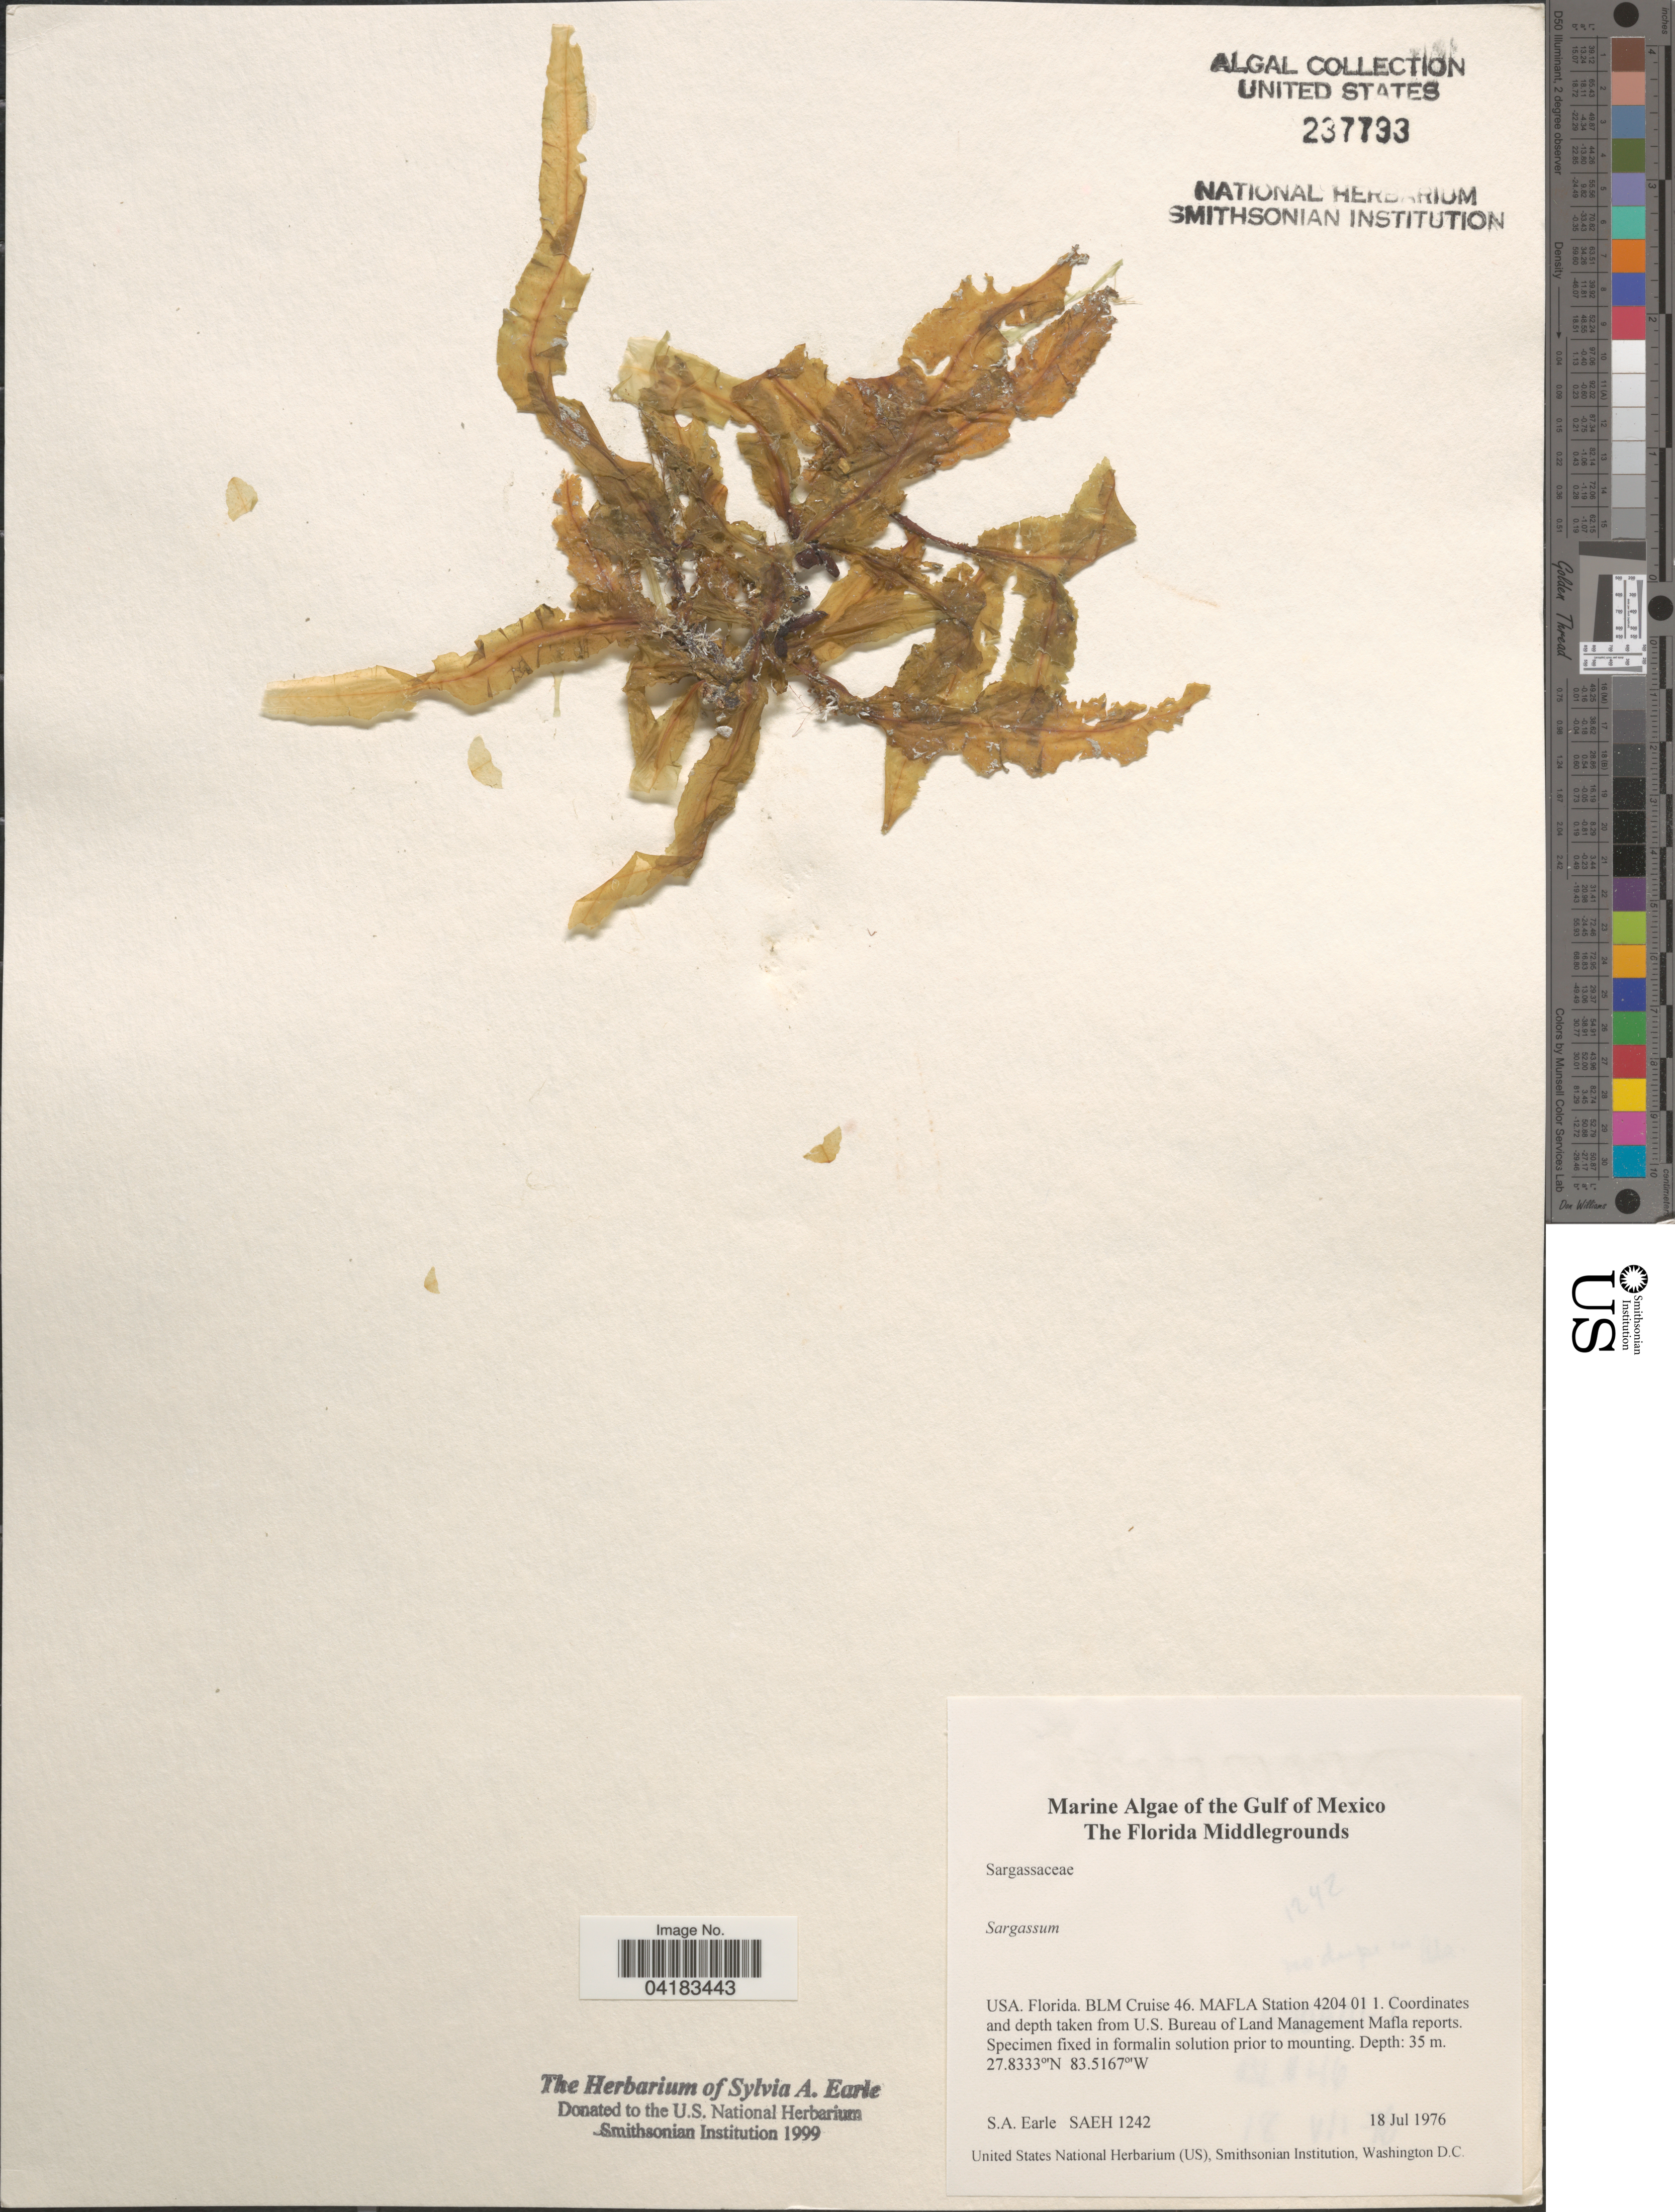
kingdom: Chromista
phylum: Ochrophyta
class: Phaeophyceae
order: Fucales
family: Sargassaceae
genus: Sargassum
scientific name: Sargassum sp.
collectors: S. A. Earle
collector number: SAEH1242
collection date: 1976-07-18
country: United States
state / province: Florida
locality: The Gulf of Mexico. The Florida Middlegrounds. BLM Cruise 46. MAFLA Station 4204 01 1.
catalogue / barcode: US 237793